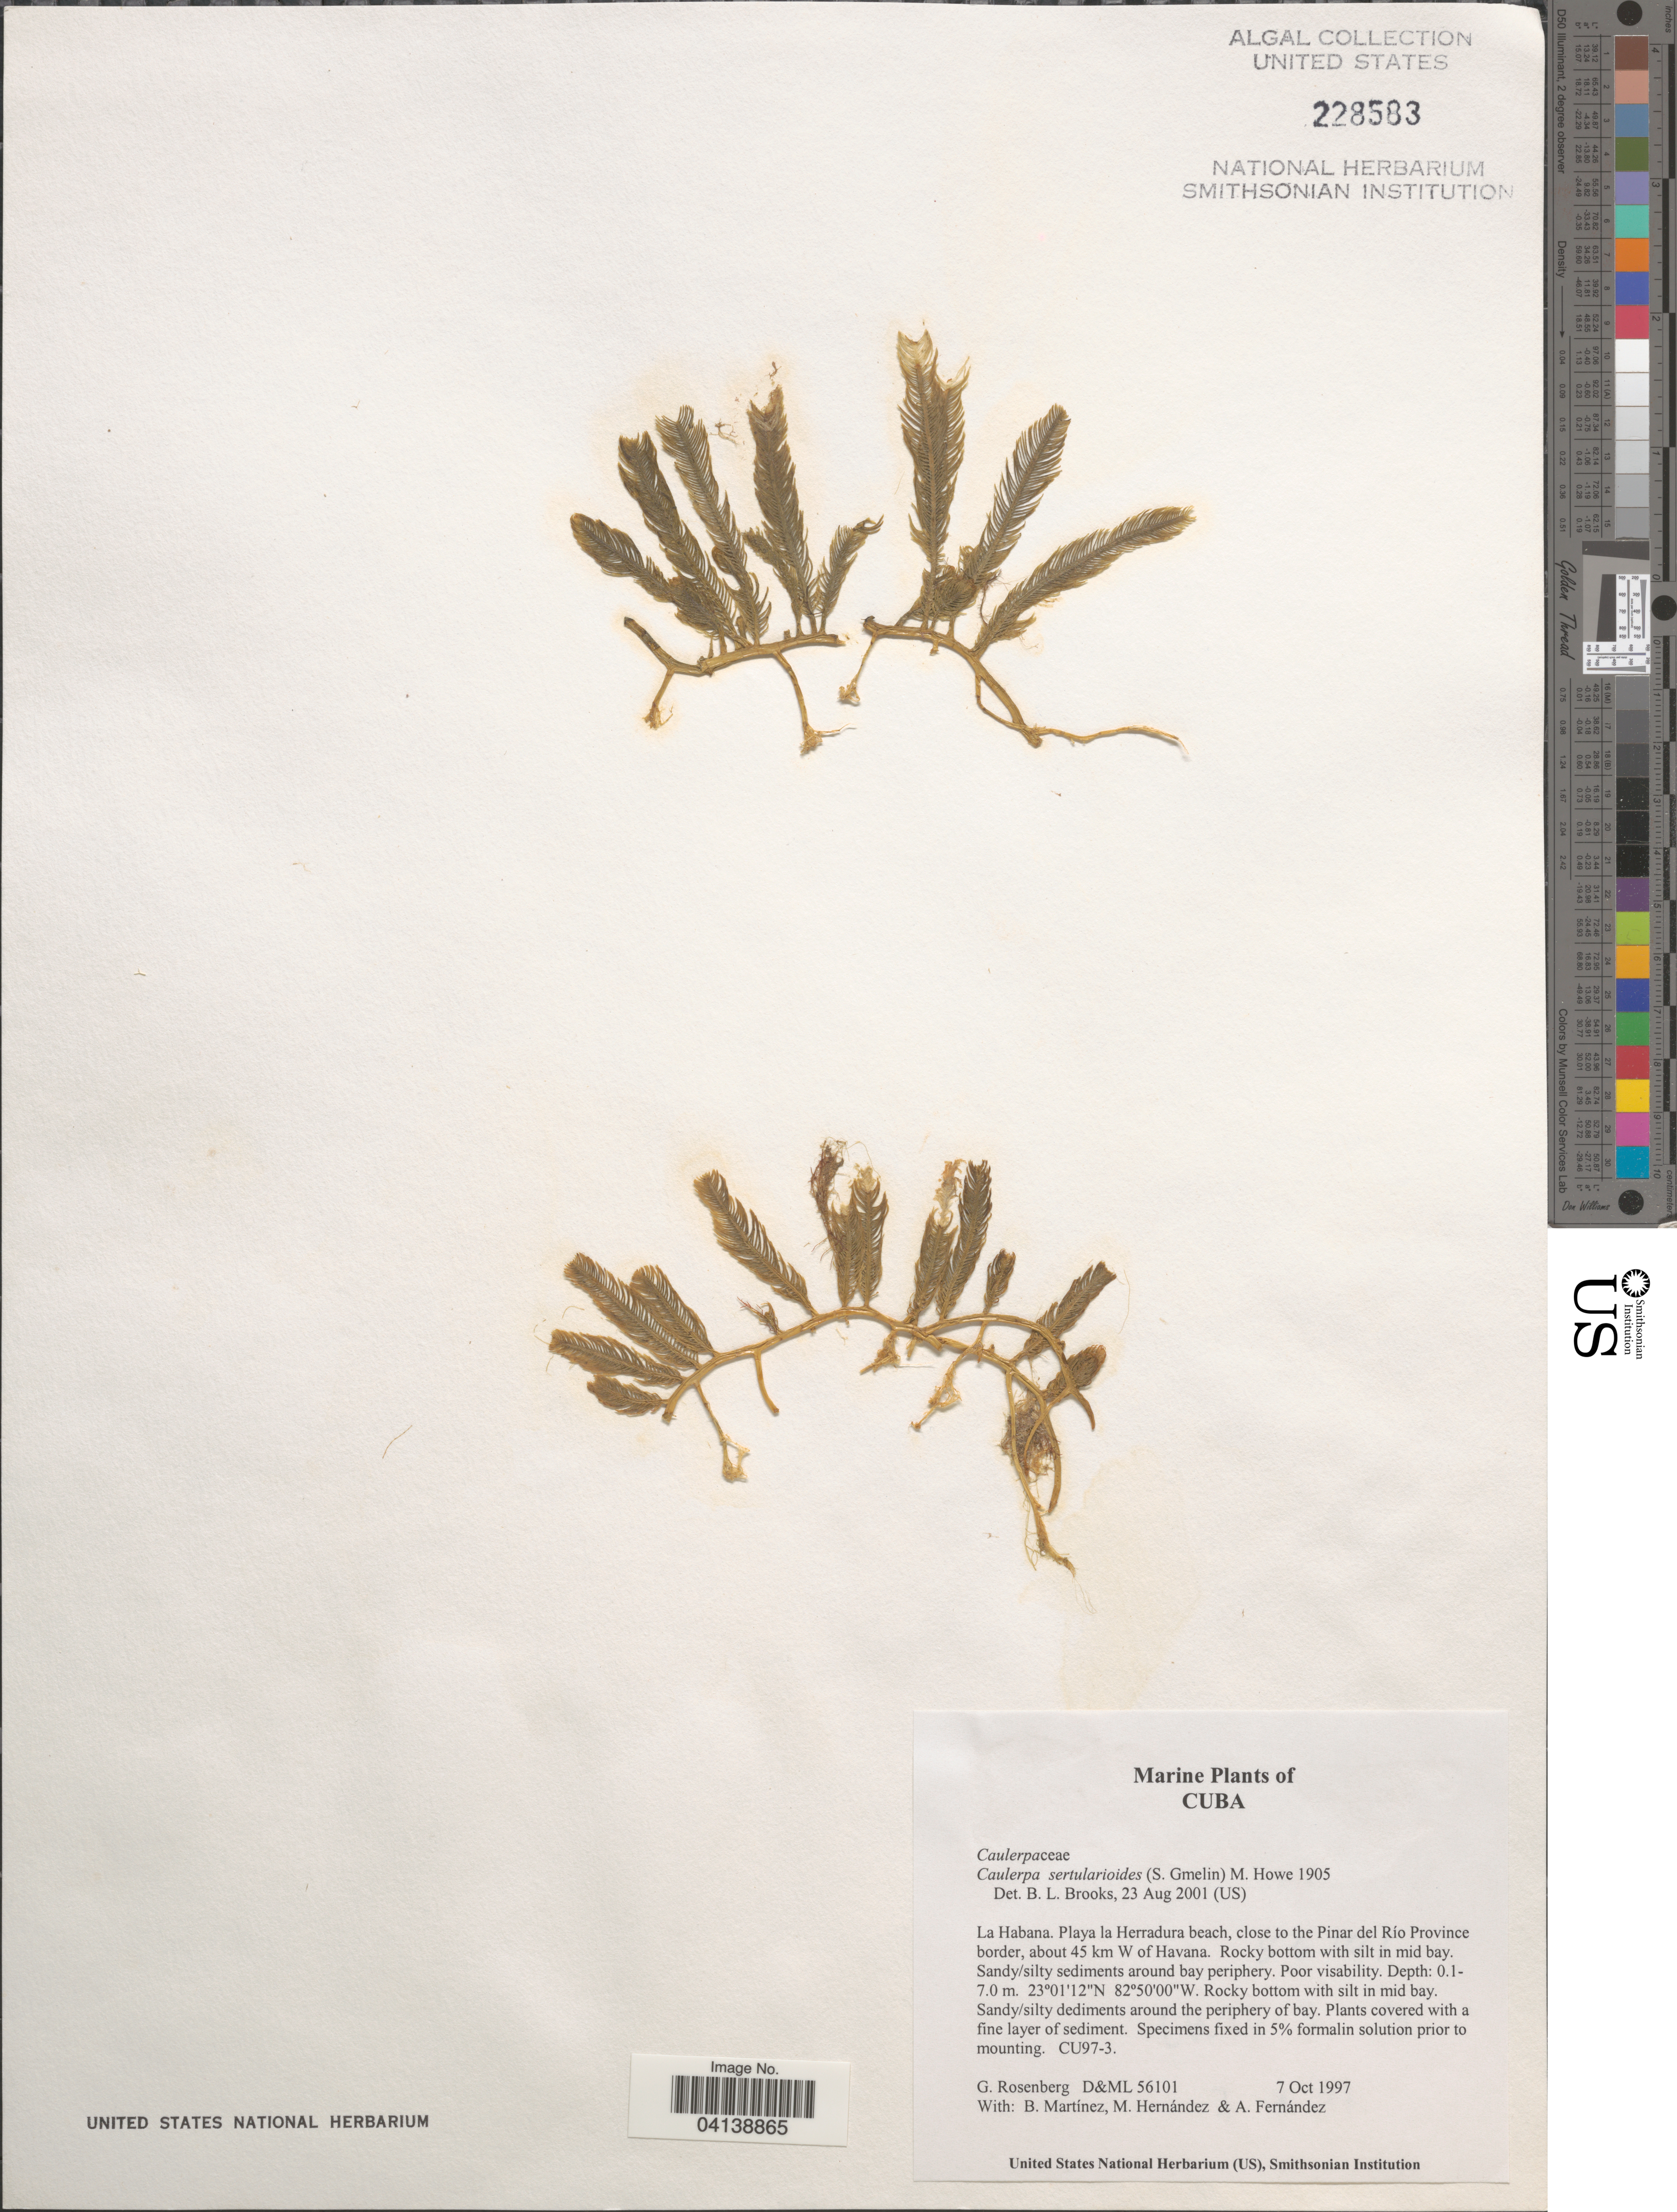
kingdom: Plantae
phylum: Chlorophyta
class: Ulvophyceae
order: Bryopsidales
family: Caulerpaceae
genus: Caulerpa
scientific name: Caulerpa sertularioides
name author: (S.G. Gmel.) M. Howe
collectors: G. Rosenberg, B. Martinez, M. Hernandez & A. Fernández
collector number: D&ML56101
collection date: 1997-10-07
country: Cuba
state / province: La Habana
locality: Playa la Herradura beach, close to the Pinar del Río Province border, about 45 km W of Havana.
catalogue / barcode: US 228583